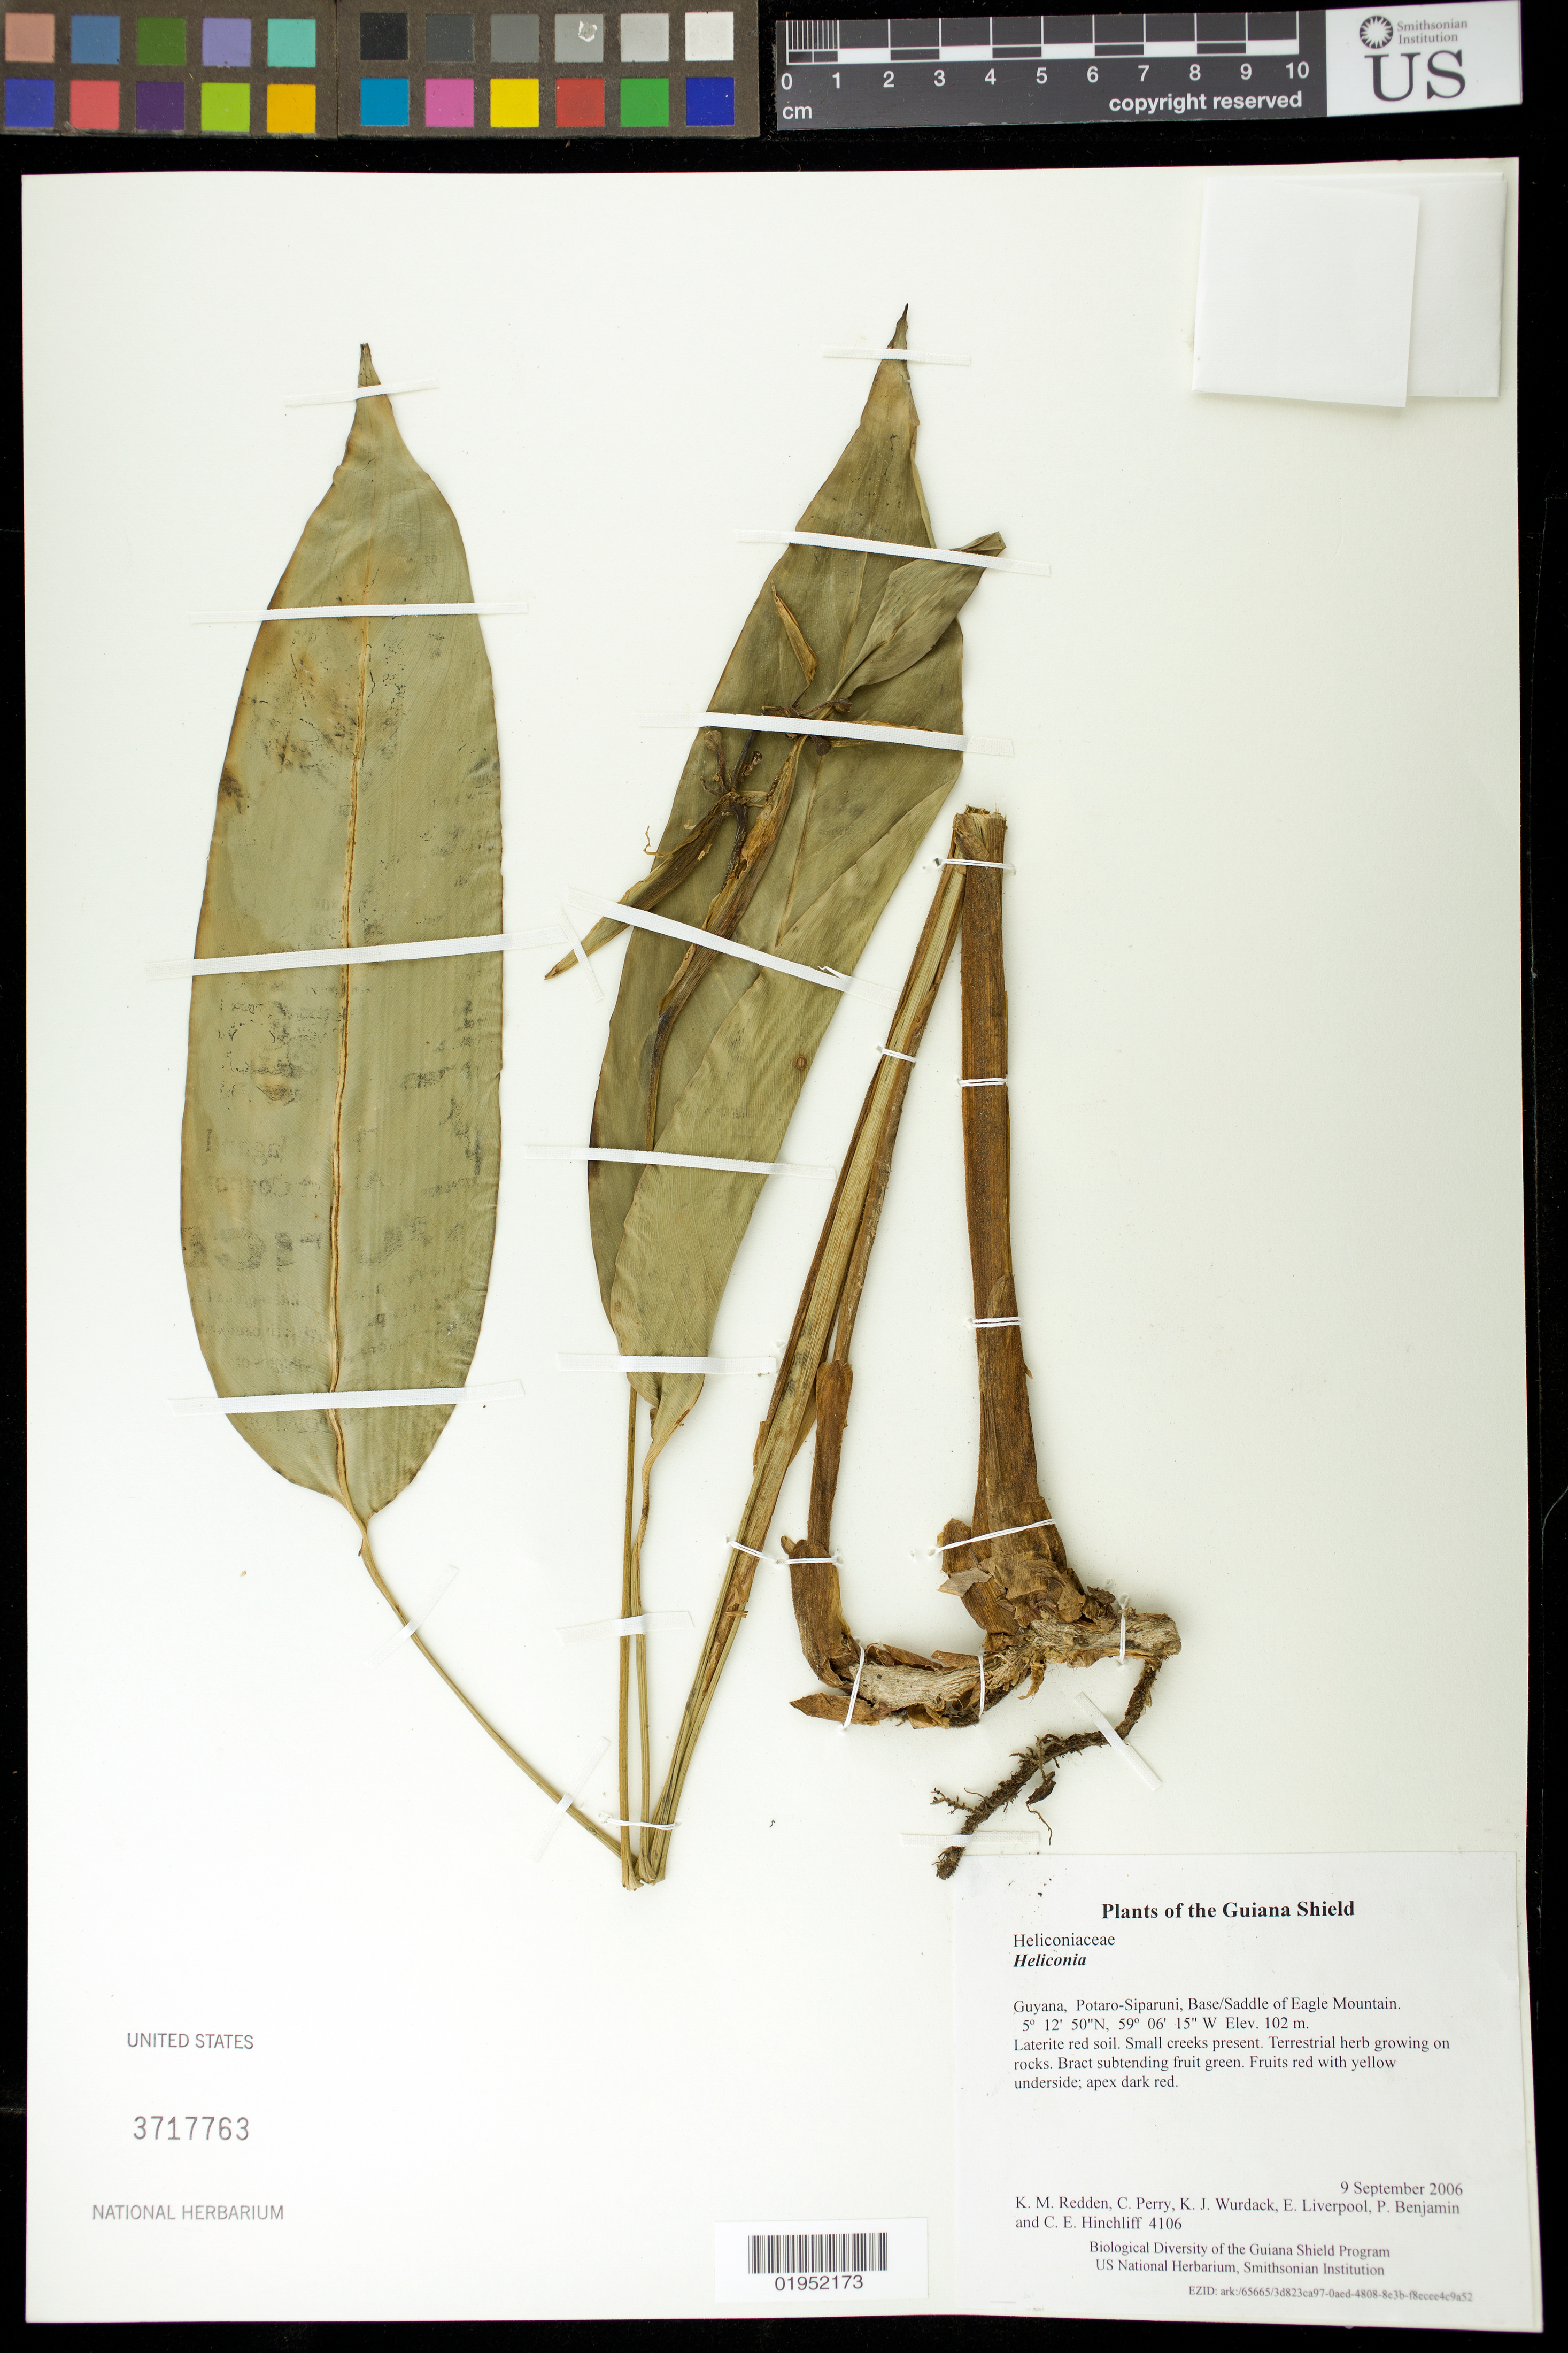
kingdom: Plantae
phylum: Tracheophyta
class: Liliopsida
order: Zingiberales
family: Heliconiaceae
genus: Heliconia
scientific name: Heliconia sp.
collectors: K. M. Redden, C. Perry, K. Wurdack, E. Liverpool, P. Benjamin & C. E. Hinchliff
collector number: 4106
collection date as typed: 9 September 2006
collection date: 2006-09-09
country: Guyana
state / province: Potaro-Siparuni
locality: Base/Saddle of Eagle Mountain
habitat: Laterite red soil. Small creeks present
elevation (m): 102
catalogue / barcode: US 3717763